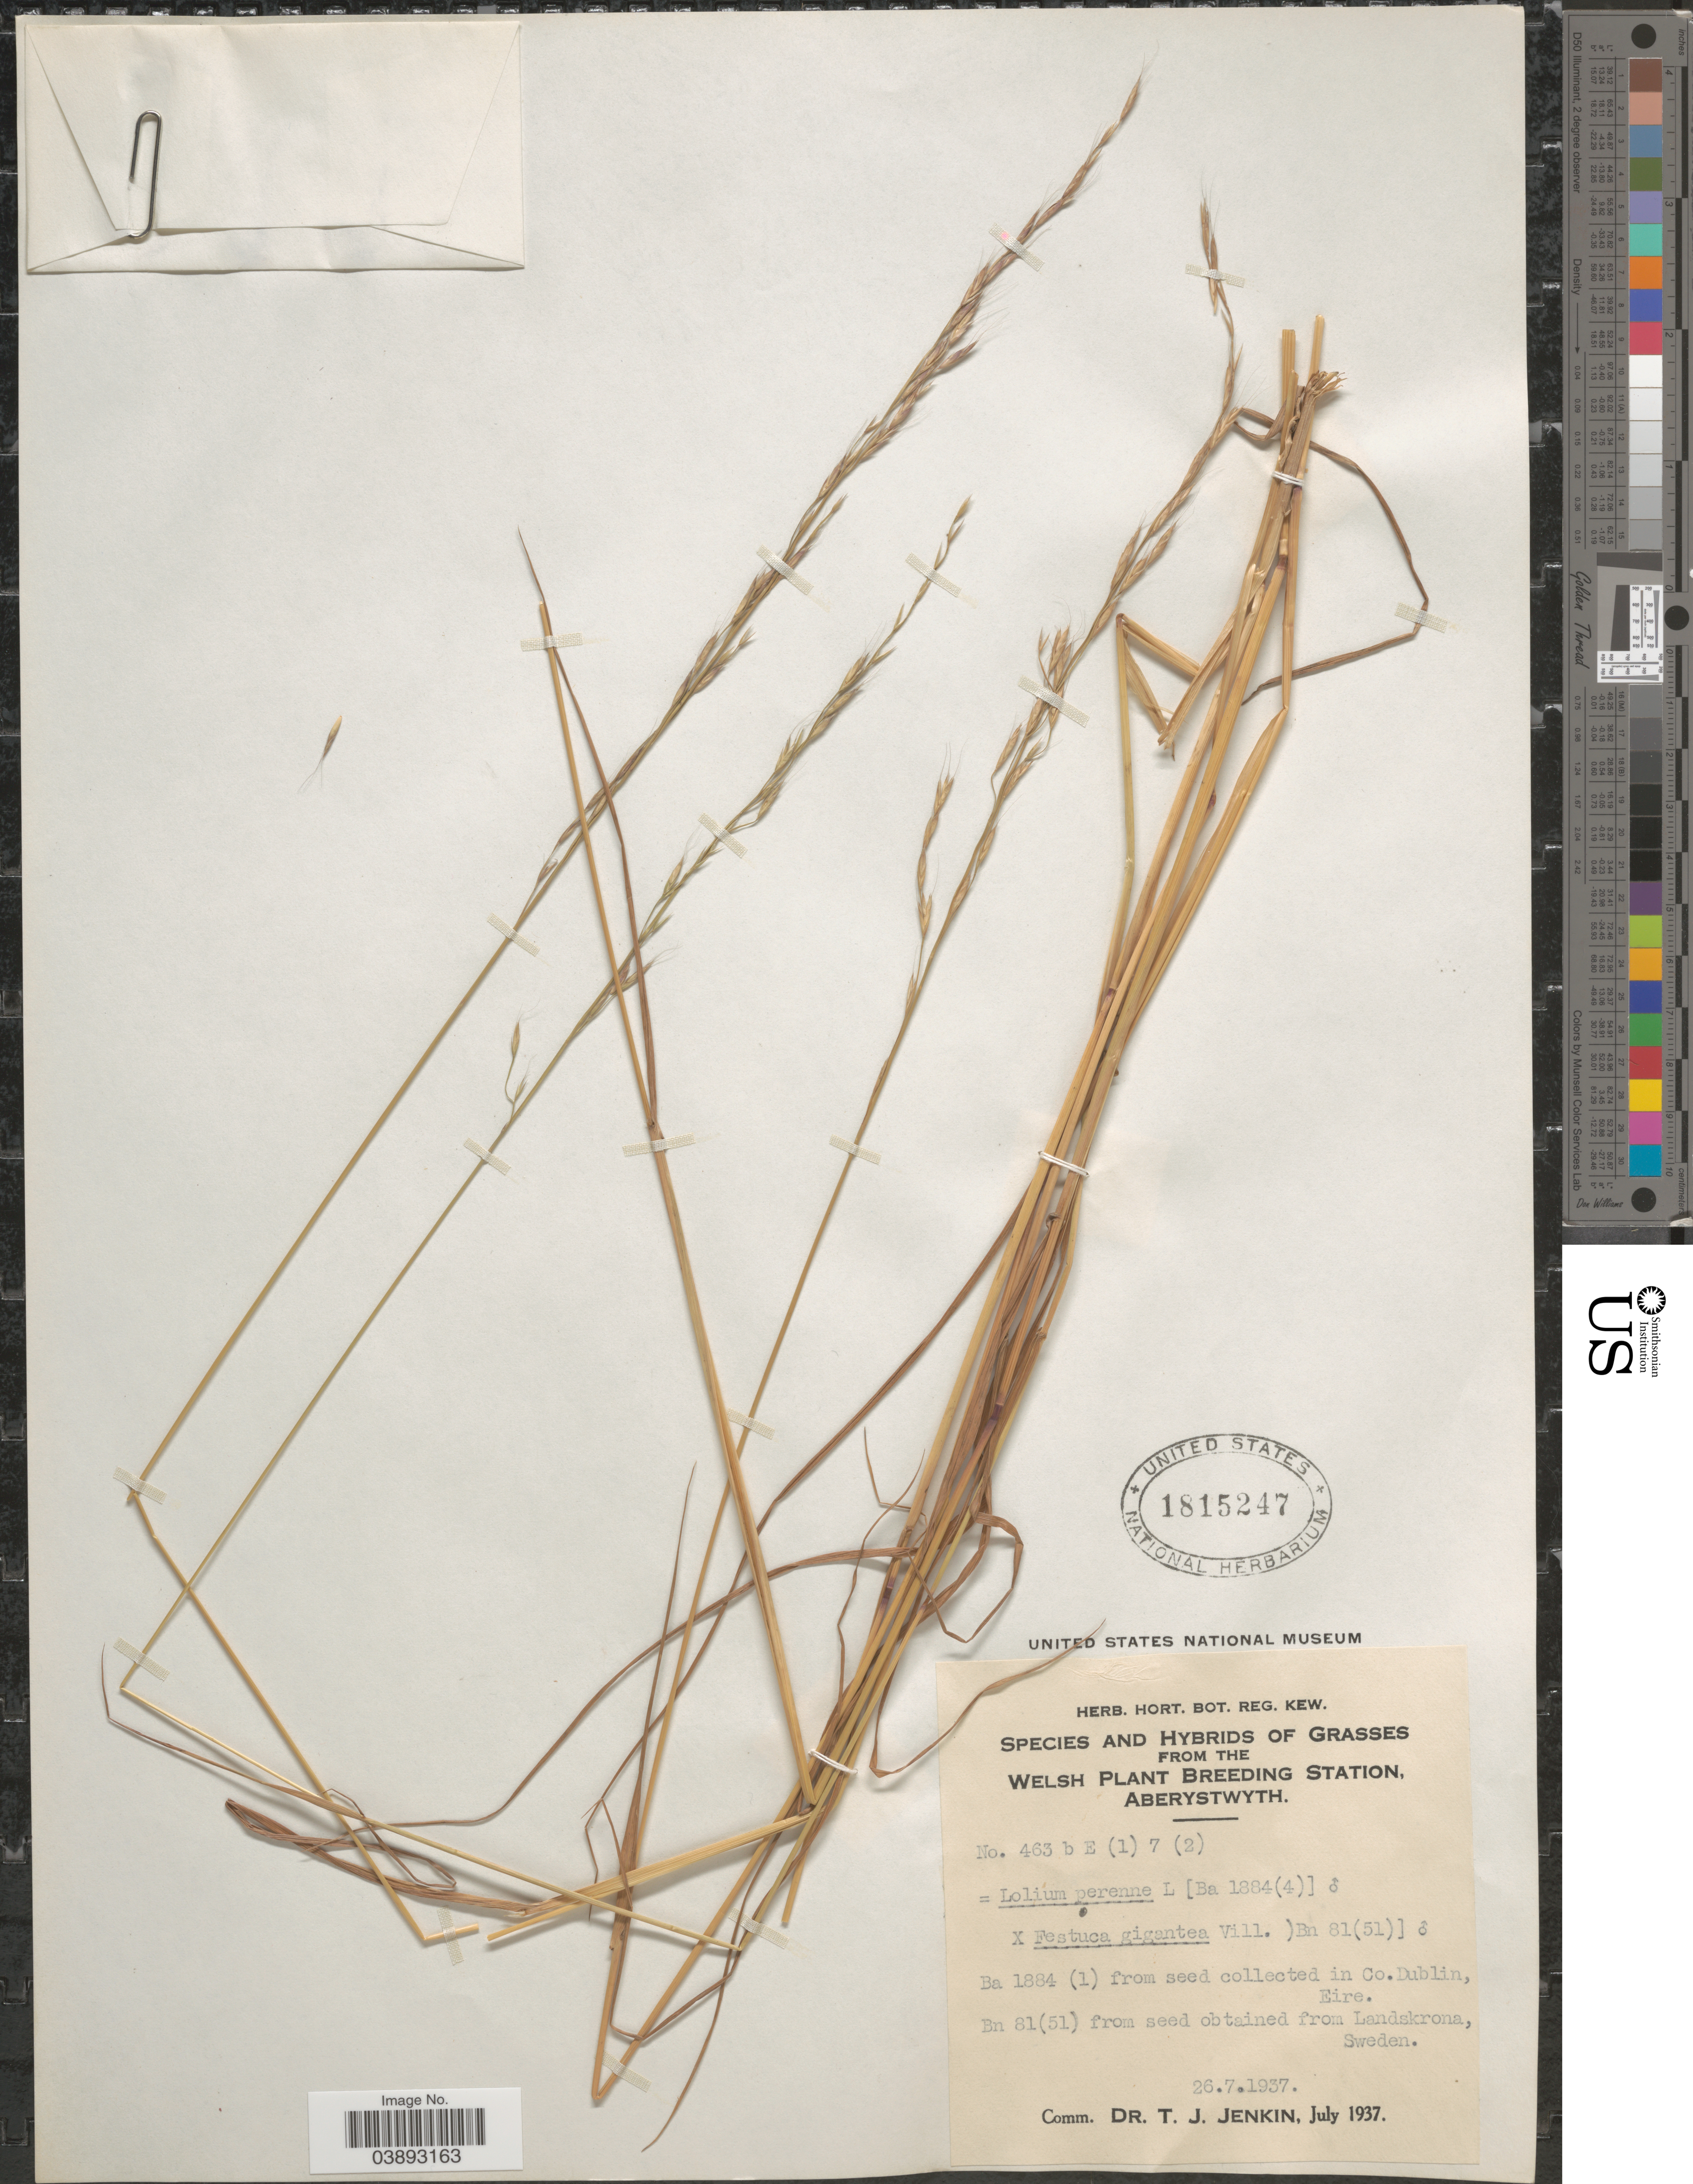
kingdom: Plantae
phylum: Tracheophyta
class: Liliopsida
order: Poales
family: Poaceae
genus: Lolium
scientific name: Lolium perenne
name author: L.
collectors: Ex herb. Hort. Bot. Reg. Kew.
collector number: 463b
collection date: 1937-07-26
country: United Kingdom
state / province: Wales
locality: Welsh Plant Breeding Station, Aberystwyth.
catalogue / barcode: US 1815247